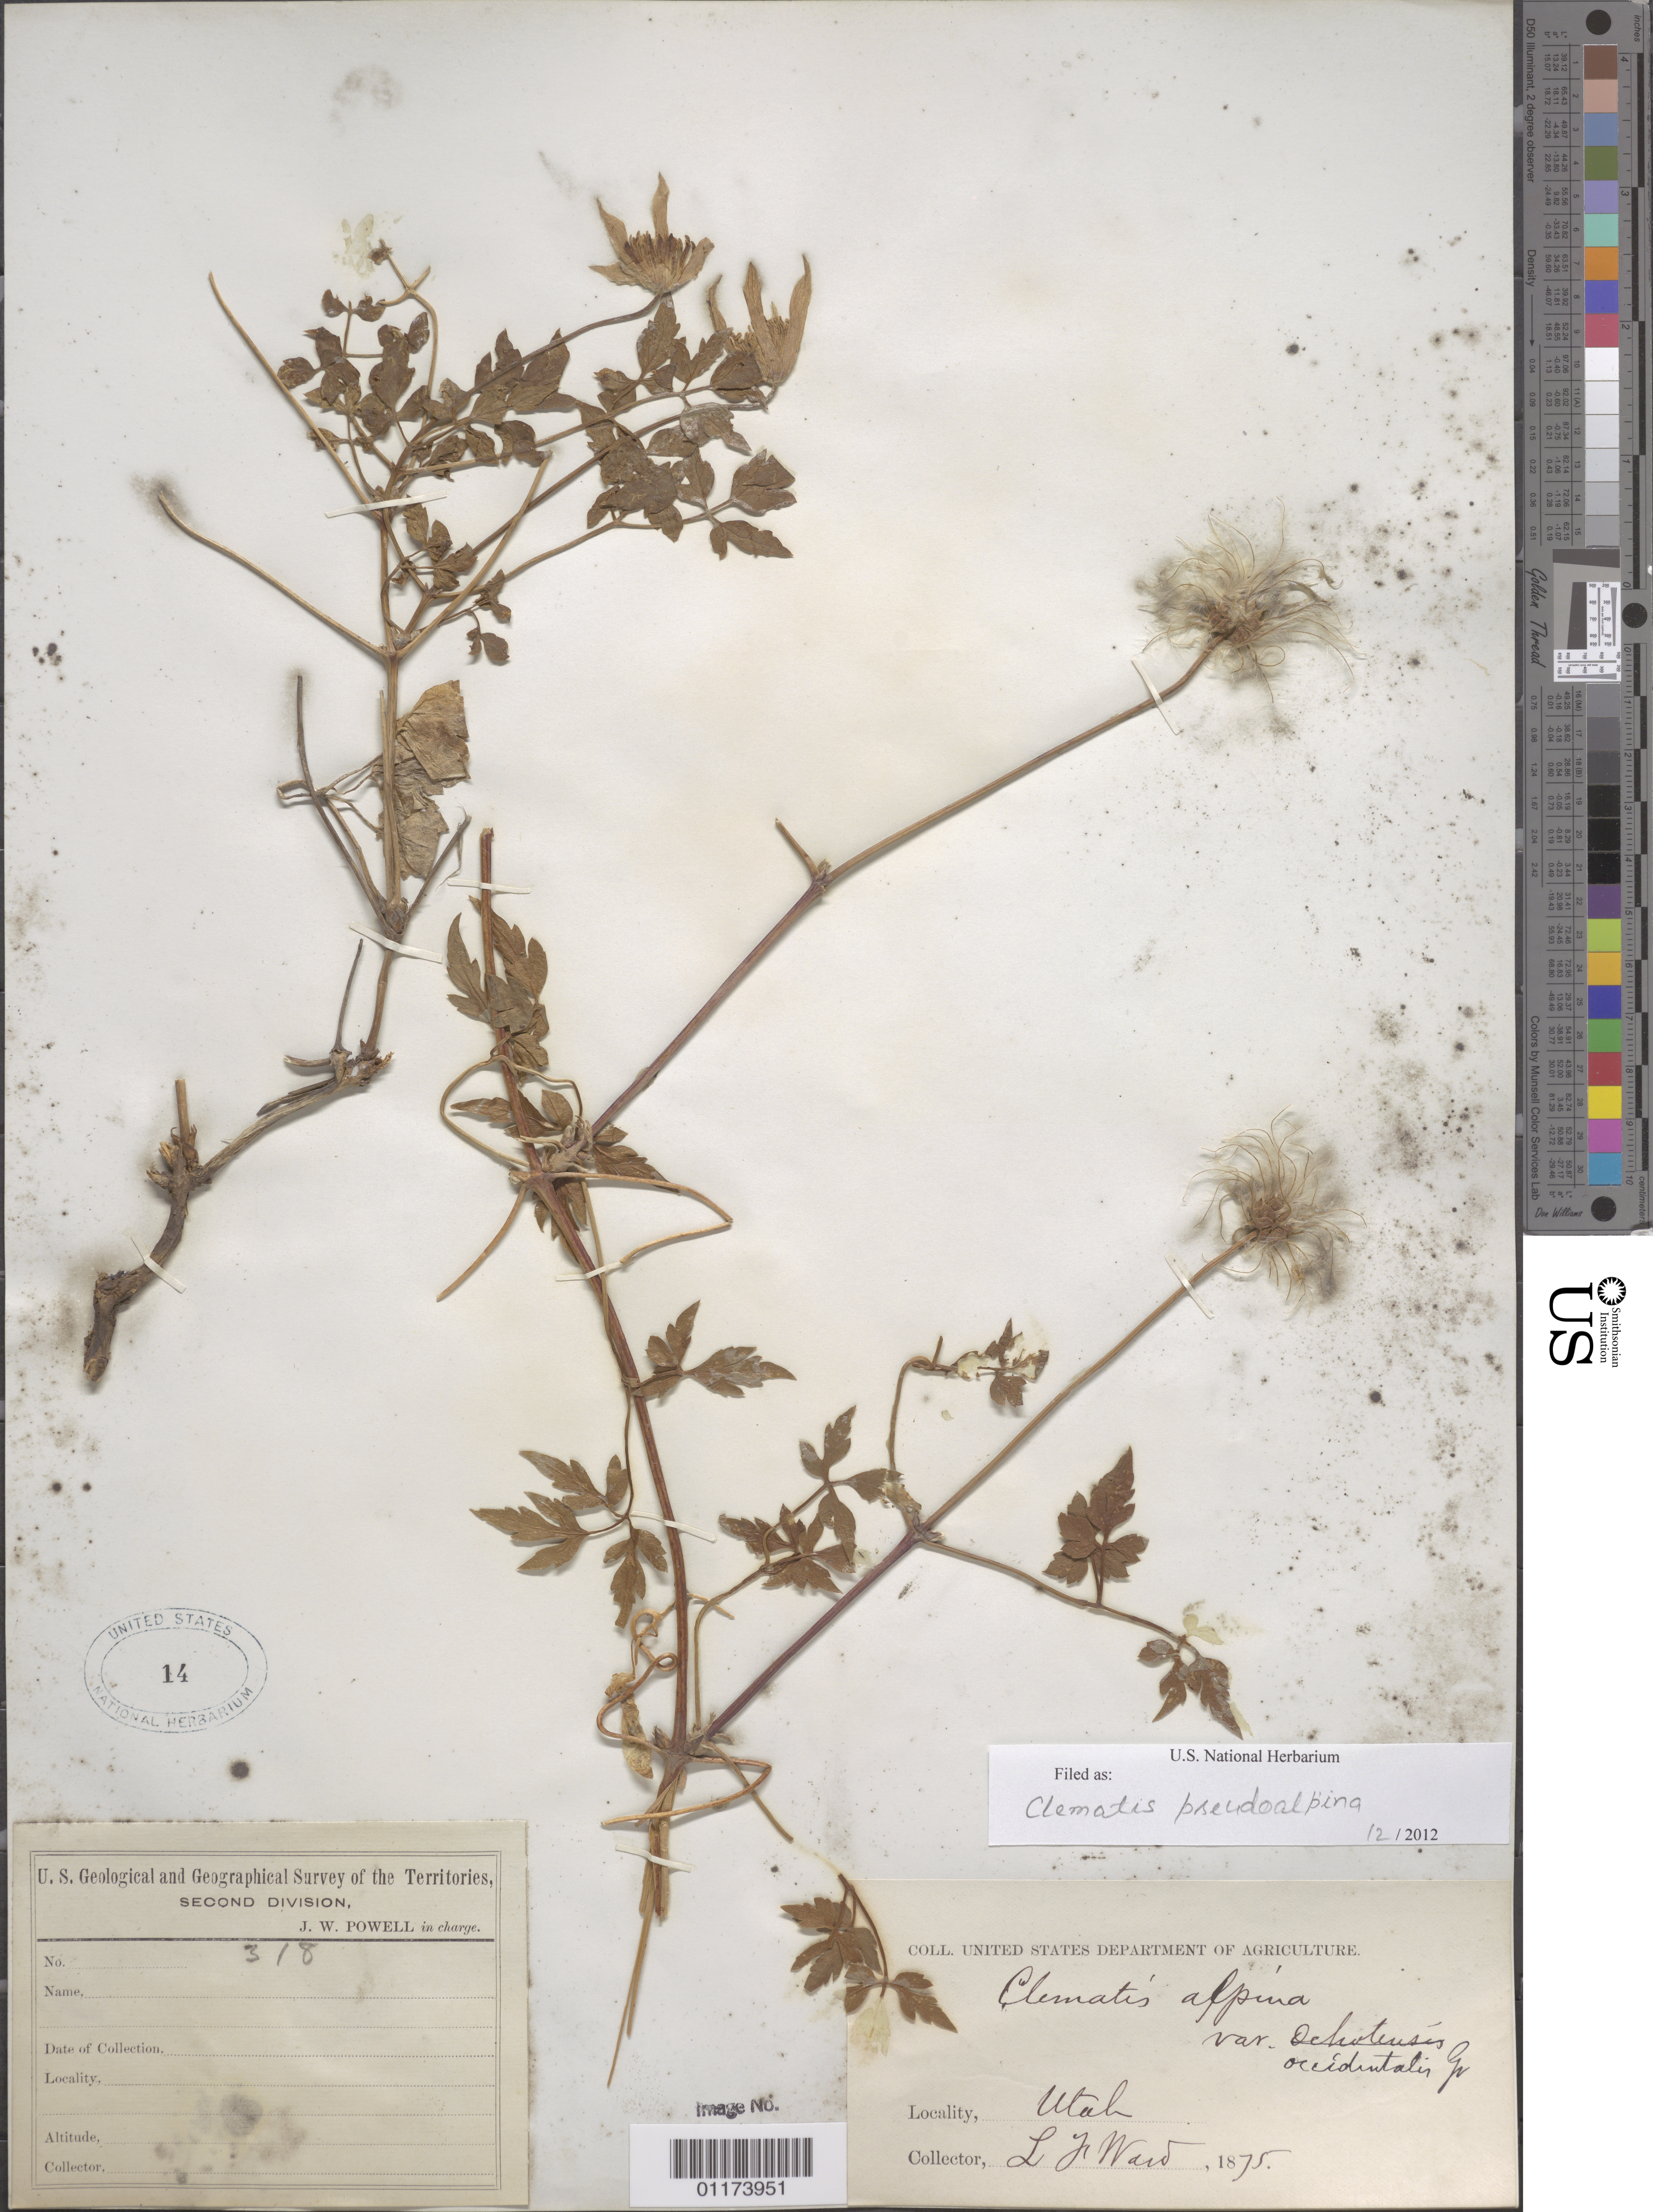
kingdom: Plantae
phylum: Tracheophyta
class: Magnoliopsida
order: Ranunculales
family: Ranunculaceae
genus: Clematis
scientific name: Clematis pseudoalpina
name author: (Kuntze) A. Nelson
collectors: L. F. Ward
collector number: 318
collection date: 1875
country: United States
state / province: Utah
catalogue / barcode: US 14